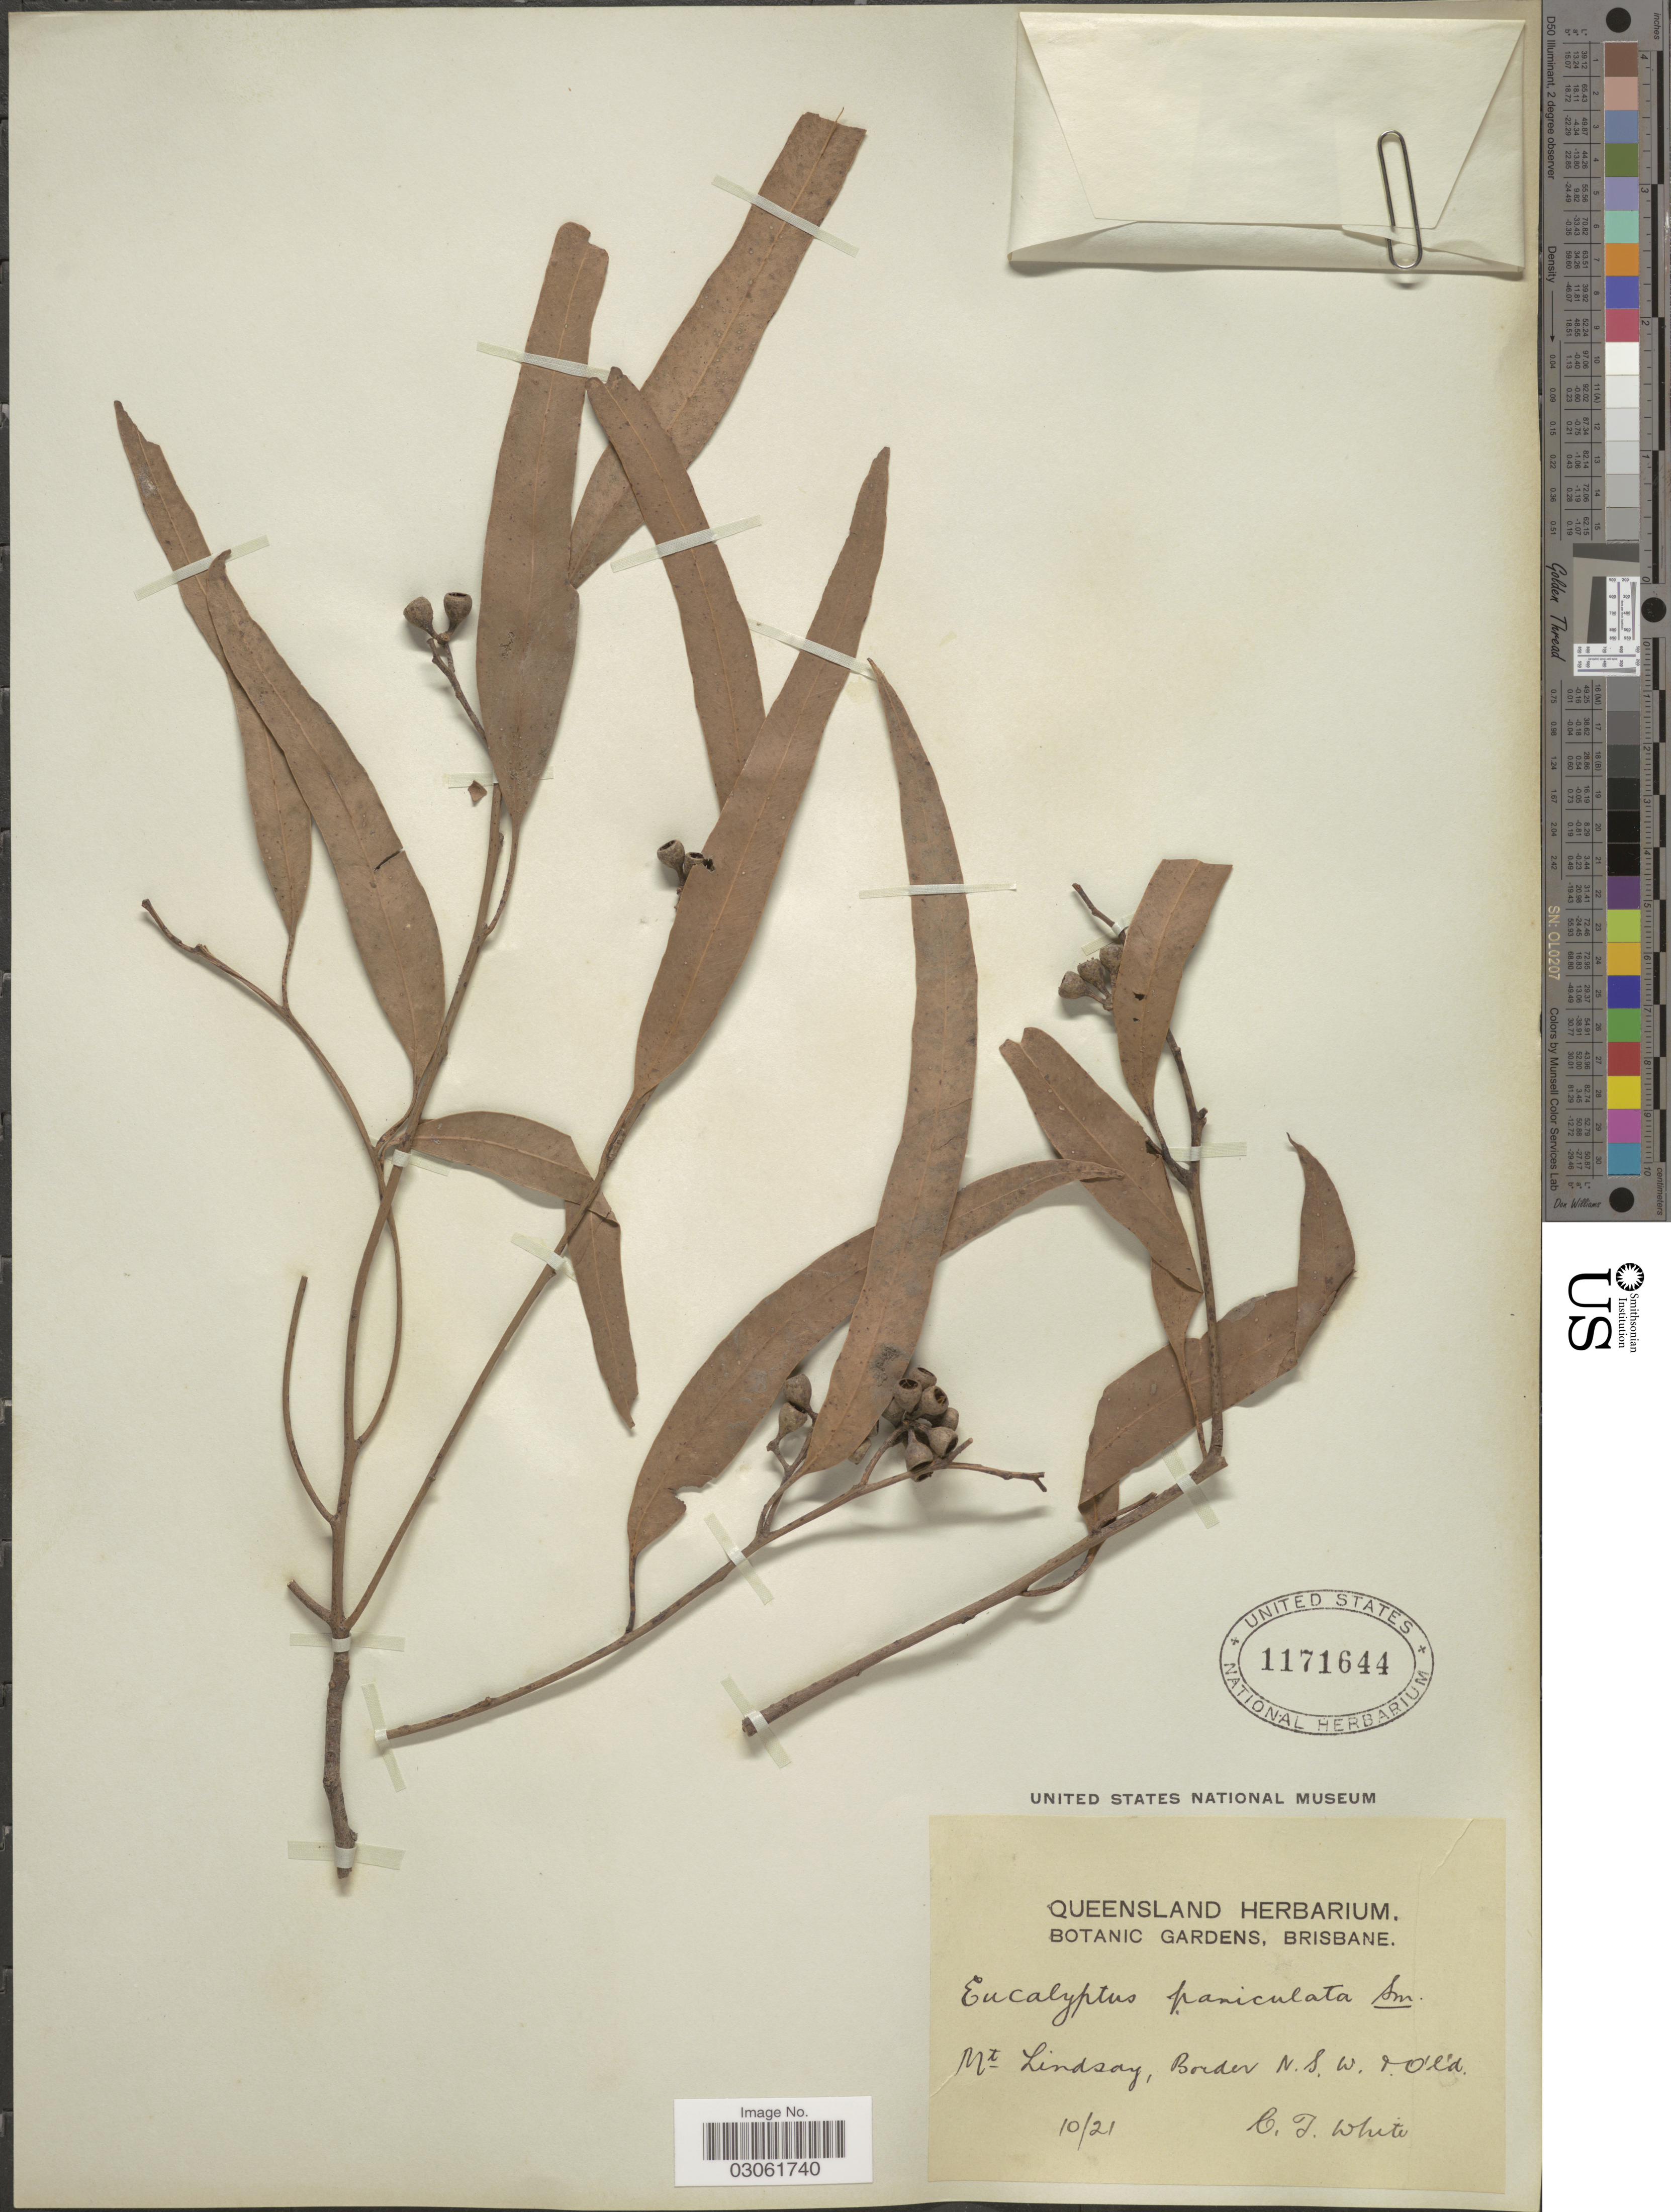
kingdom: Plantae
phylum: Tracheophyta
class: Magnoliopsida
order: Myrtales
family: Myrtaceae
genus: Eucalyptus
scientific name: Eucalyptus paniculata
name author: Sm.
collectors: C. T. White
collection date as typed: Transcribed d/m/y: /10/21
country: Australia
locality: Mt Lindsay, Border N.S.W. & Q'ld.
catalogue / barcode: US 1171644